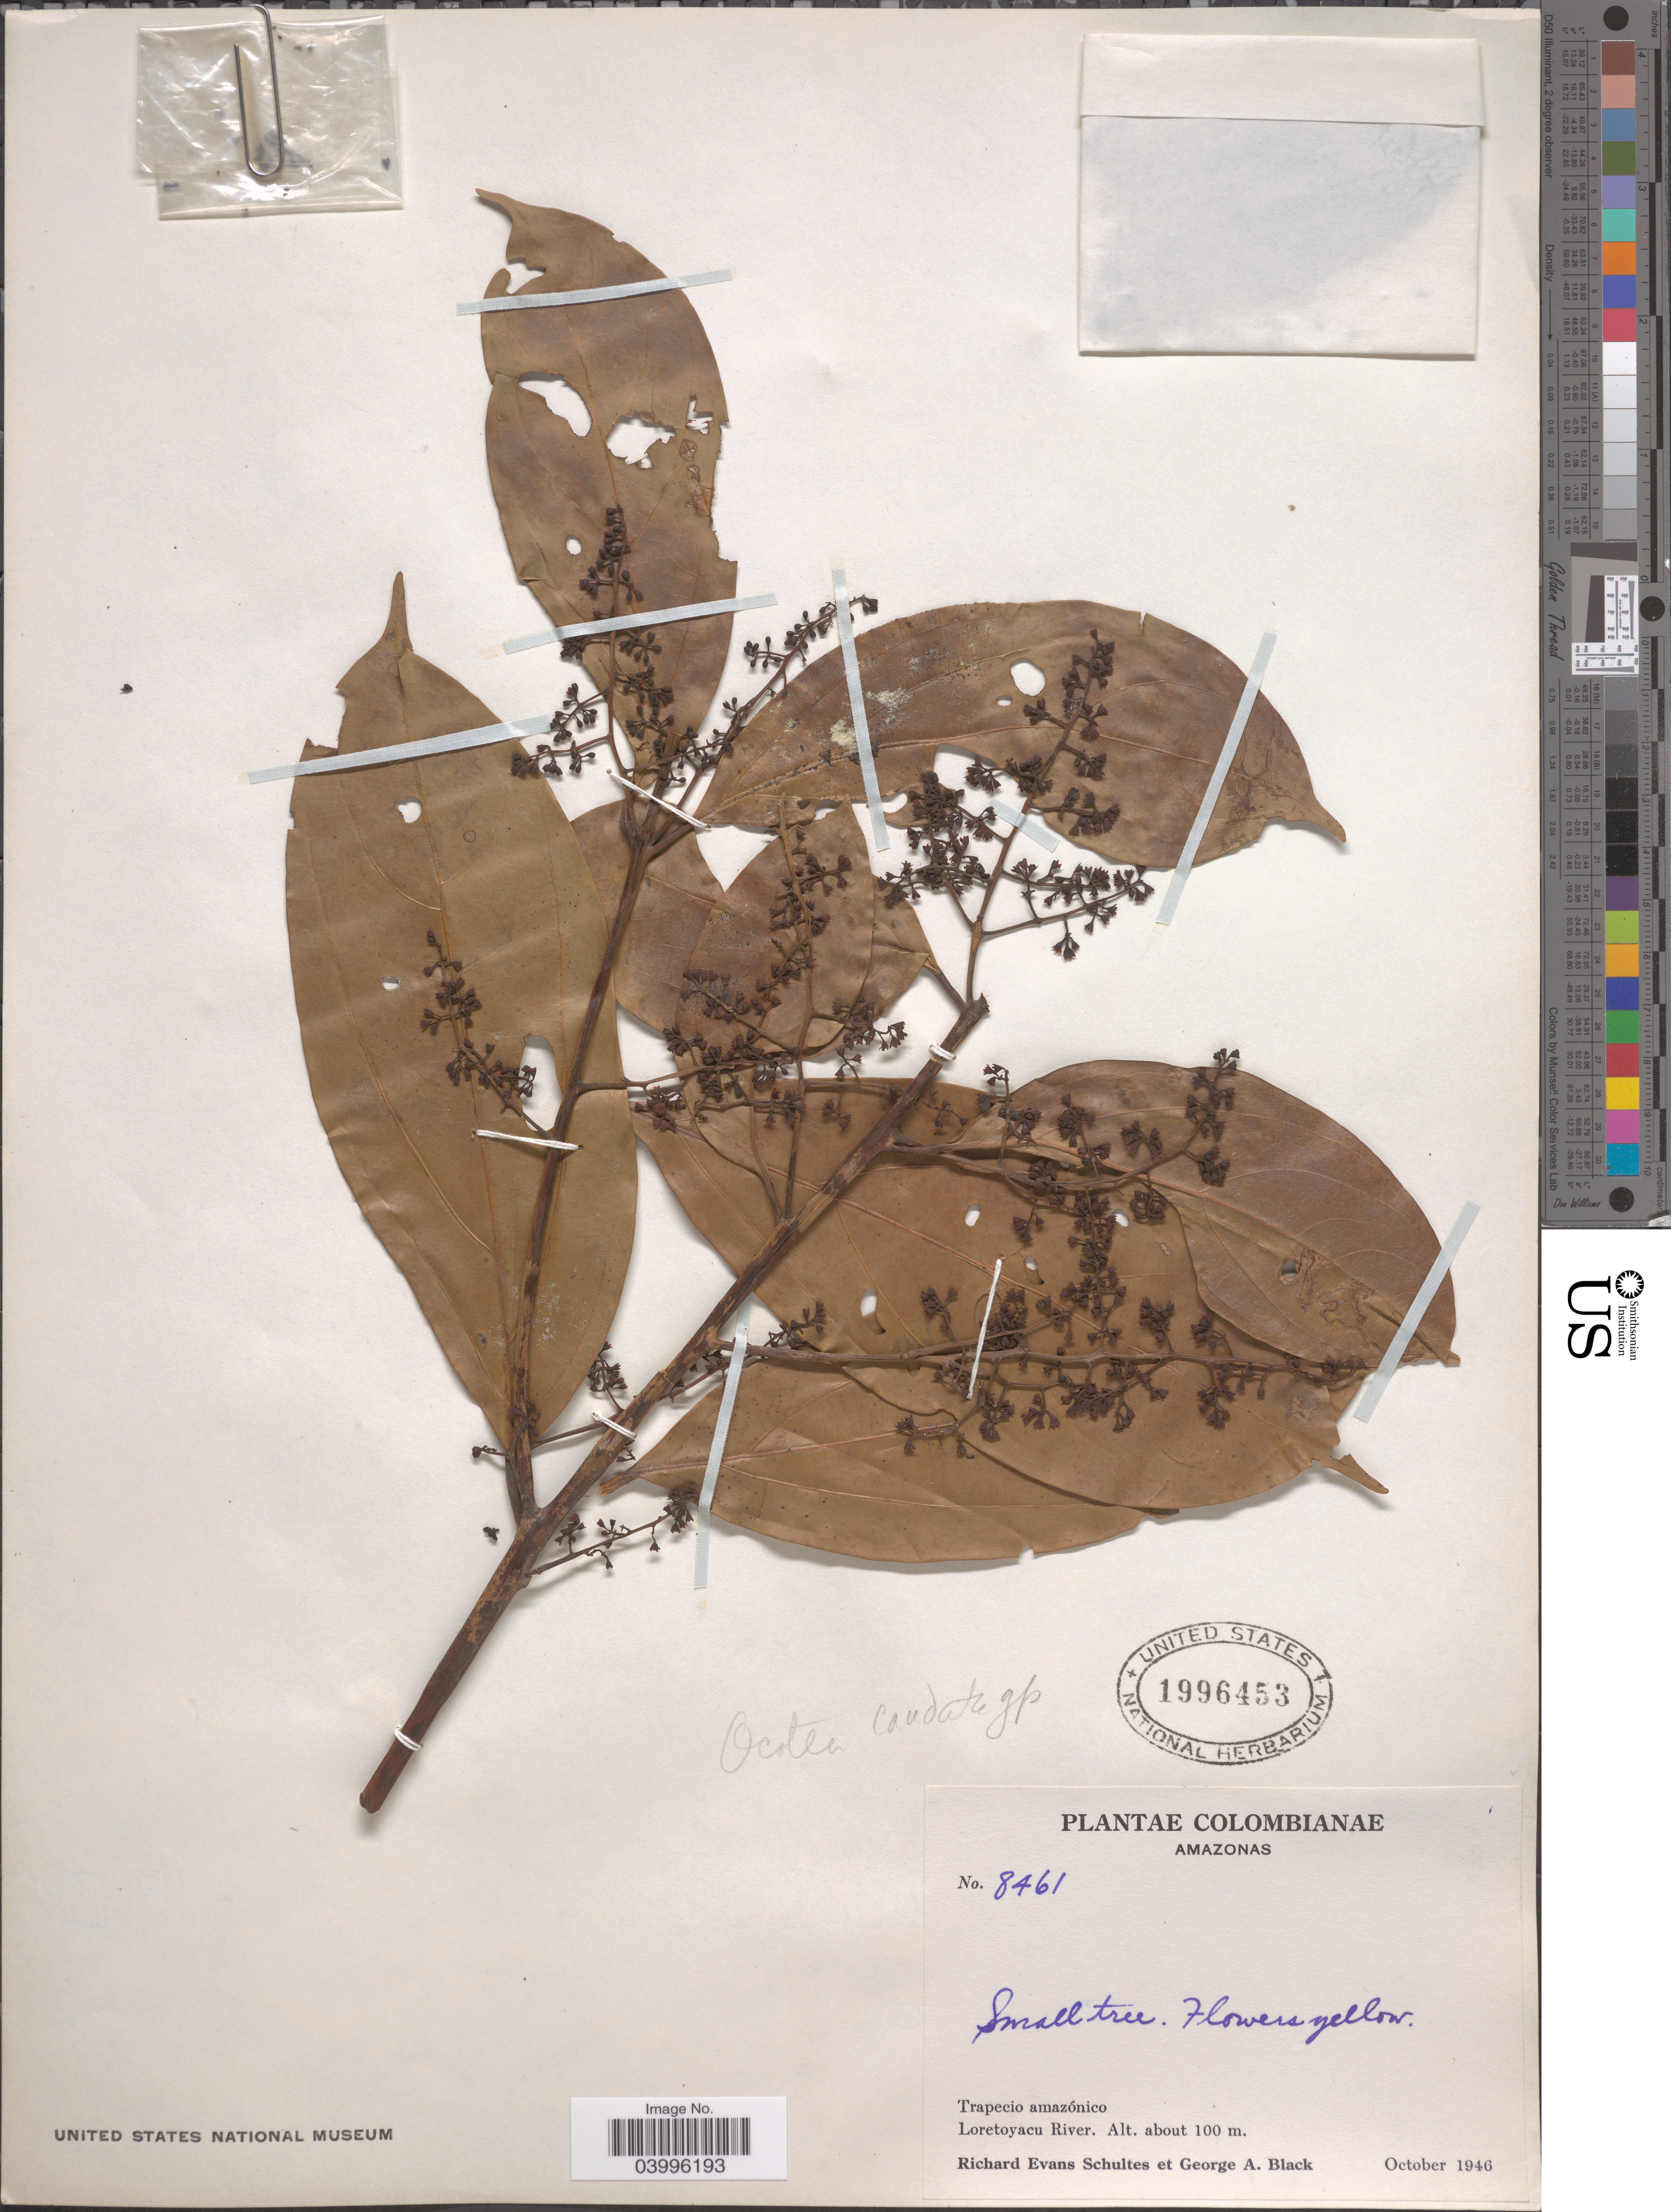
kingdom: Plantae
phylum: Tracheophyta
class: Magnoliopsida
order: Laurales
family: Lauraceae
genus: Ocotea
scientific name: Ocotea caudata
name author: (Nees) Mez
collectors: R. E. Schultes & G. A. Black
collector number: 8461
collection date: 1946-10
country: Colombia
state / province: Amazônas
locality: Trapecio amazónico. Loretoyacu River.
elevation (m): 100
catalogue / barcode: US 1996453